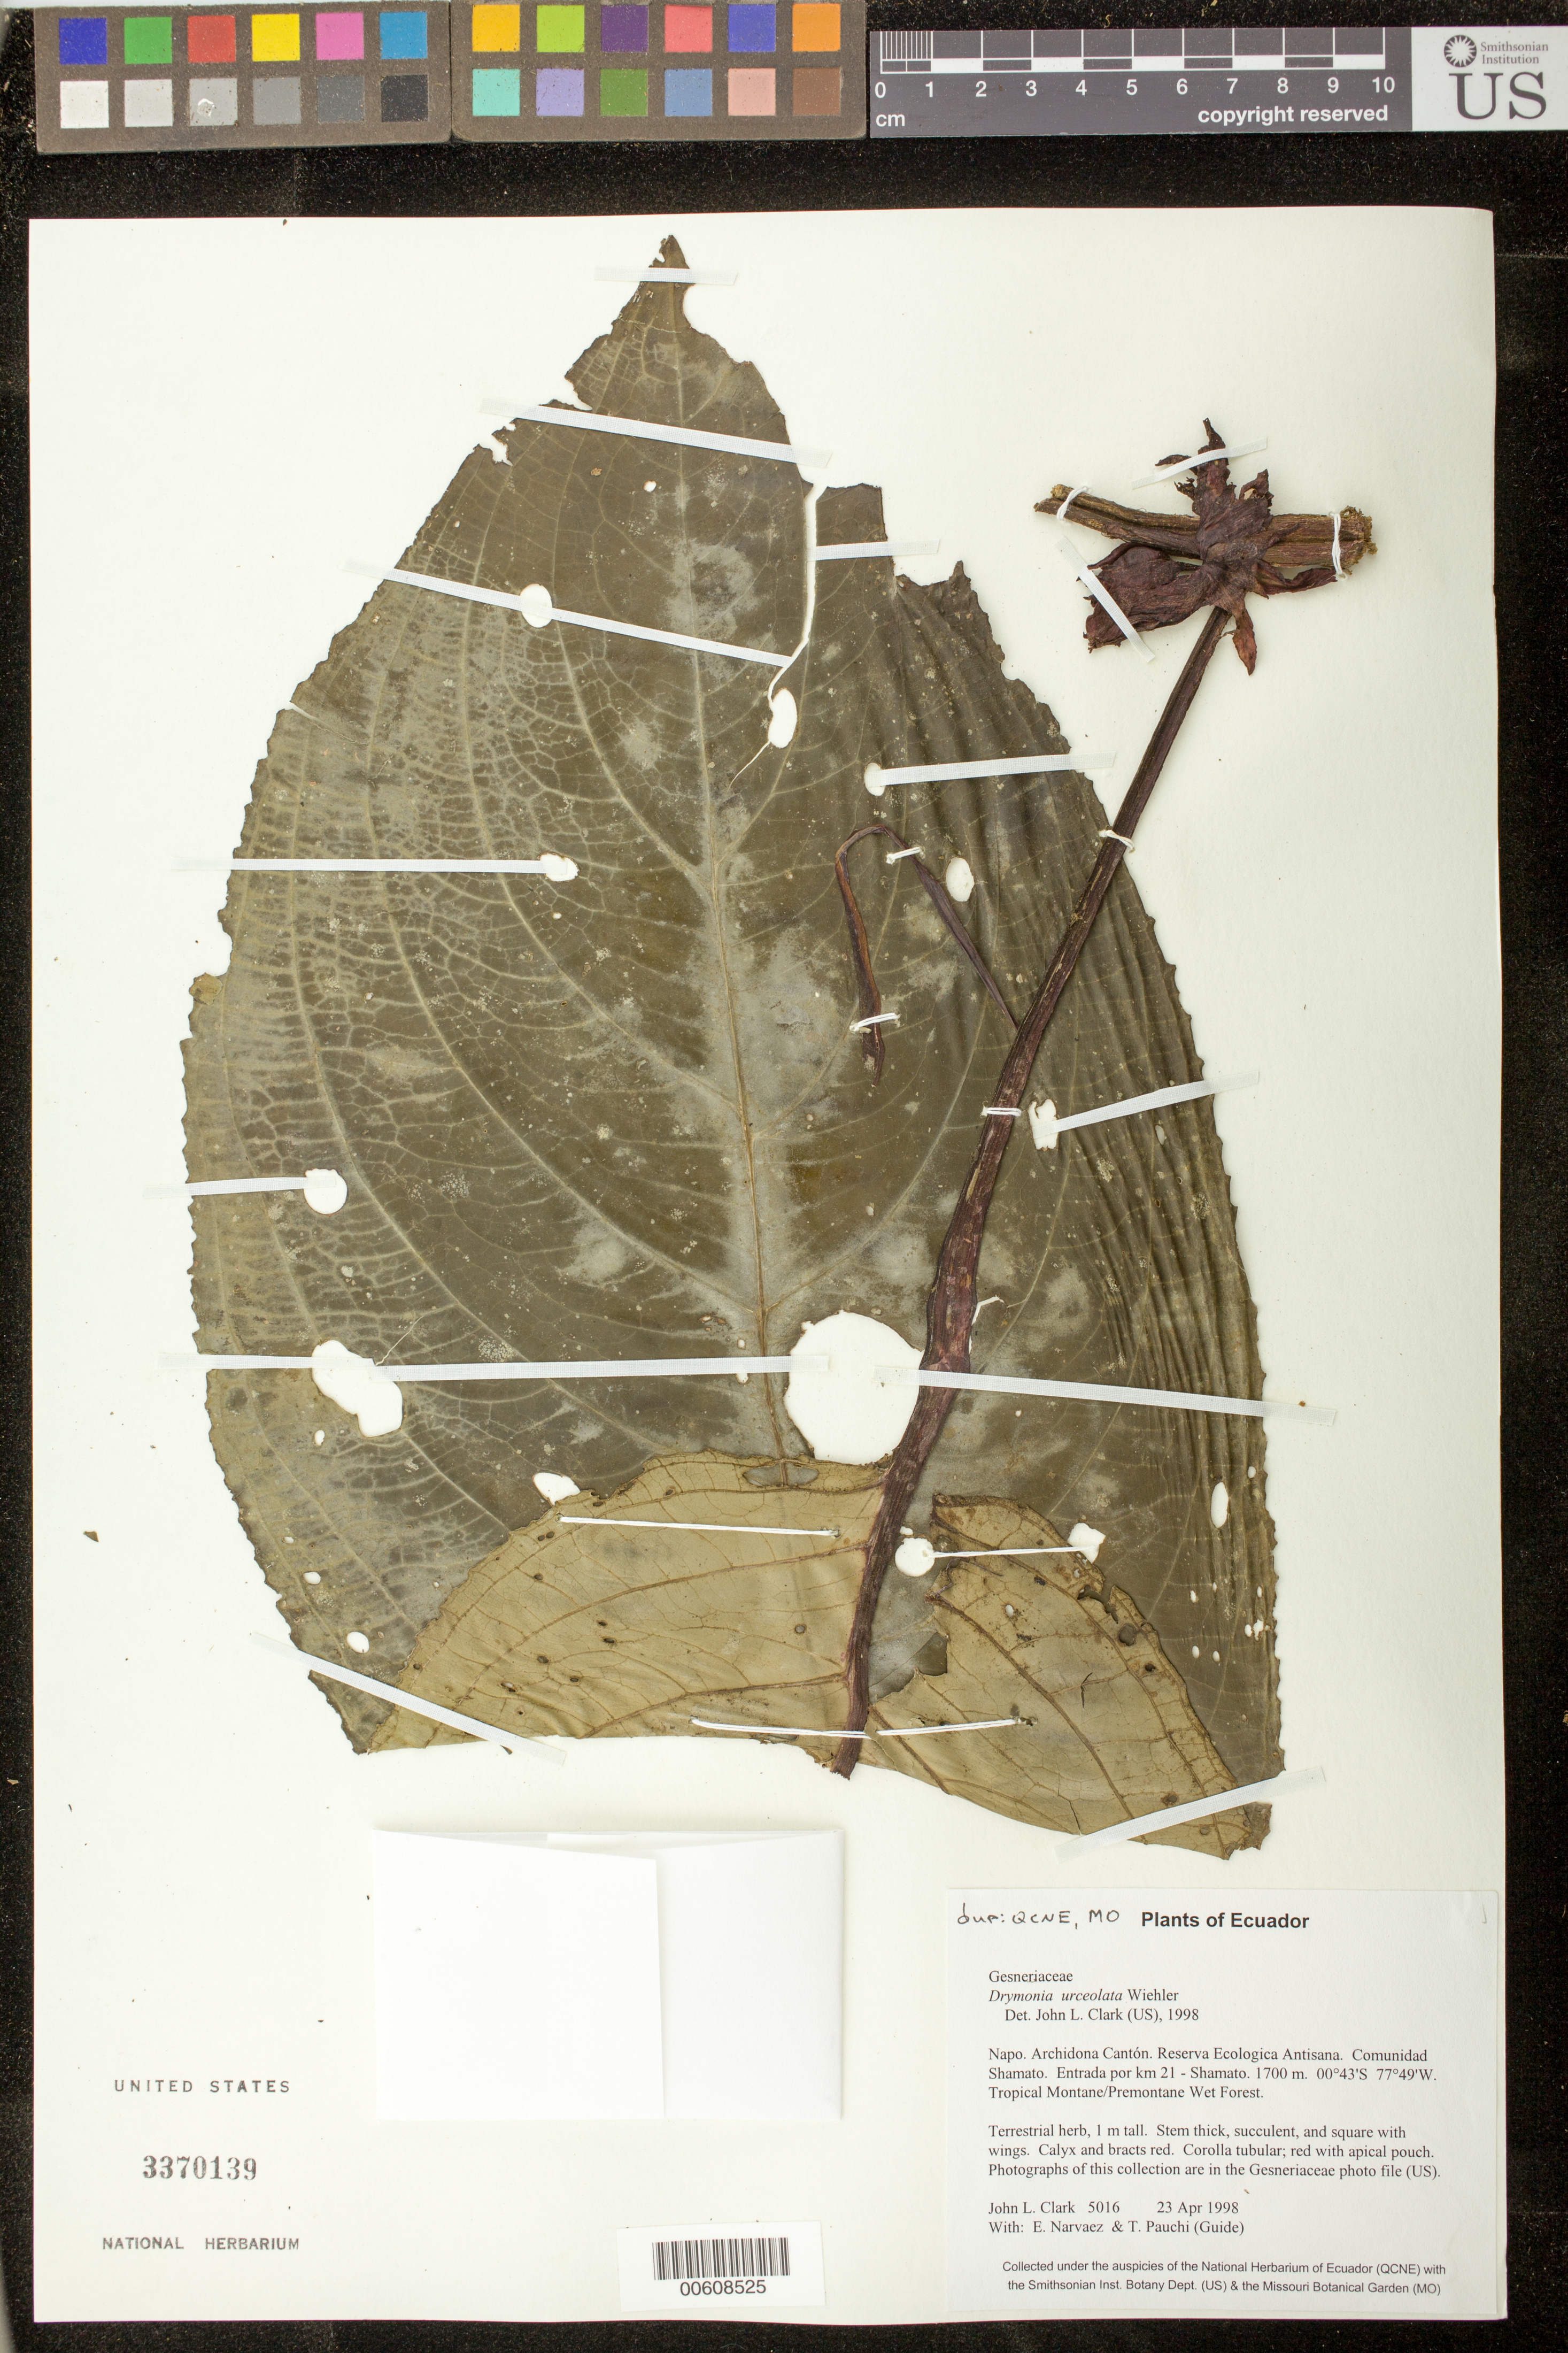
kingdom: Plantae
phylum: Tracheophyta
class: Magnoliopsida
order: Lamiales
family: Gesneriaceae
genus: Drymonia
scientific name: Drymonia urceolata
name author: Wiehler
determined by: Clark, J. L., (SEL), The Marie Selby Botanical Garden (UNITED STATES)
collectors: J. L. Clark, E. Narváez & T. Pauchi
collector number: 5016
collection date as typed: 23 Apr 1998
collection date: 1998-04-23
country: Ecuador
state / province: Napo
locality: Archidona Cantón. Reserva Ecologica Antisana. Comunidad Shamato. Entrada por km 21 - Shamato.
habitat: Tropical Montane/Premontane Wet Forest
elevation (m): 1700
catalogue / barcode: US 3370139